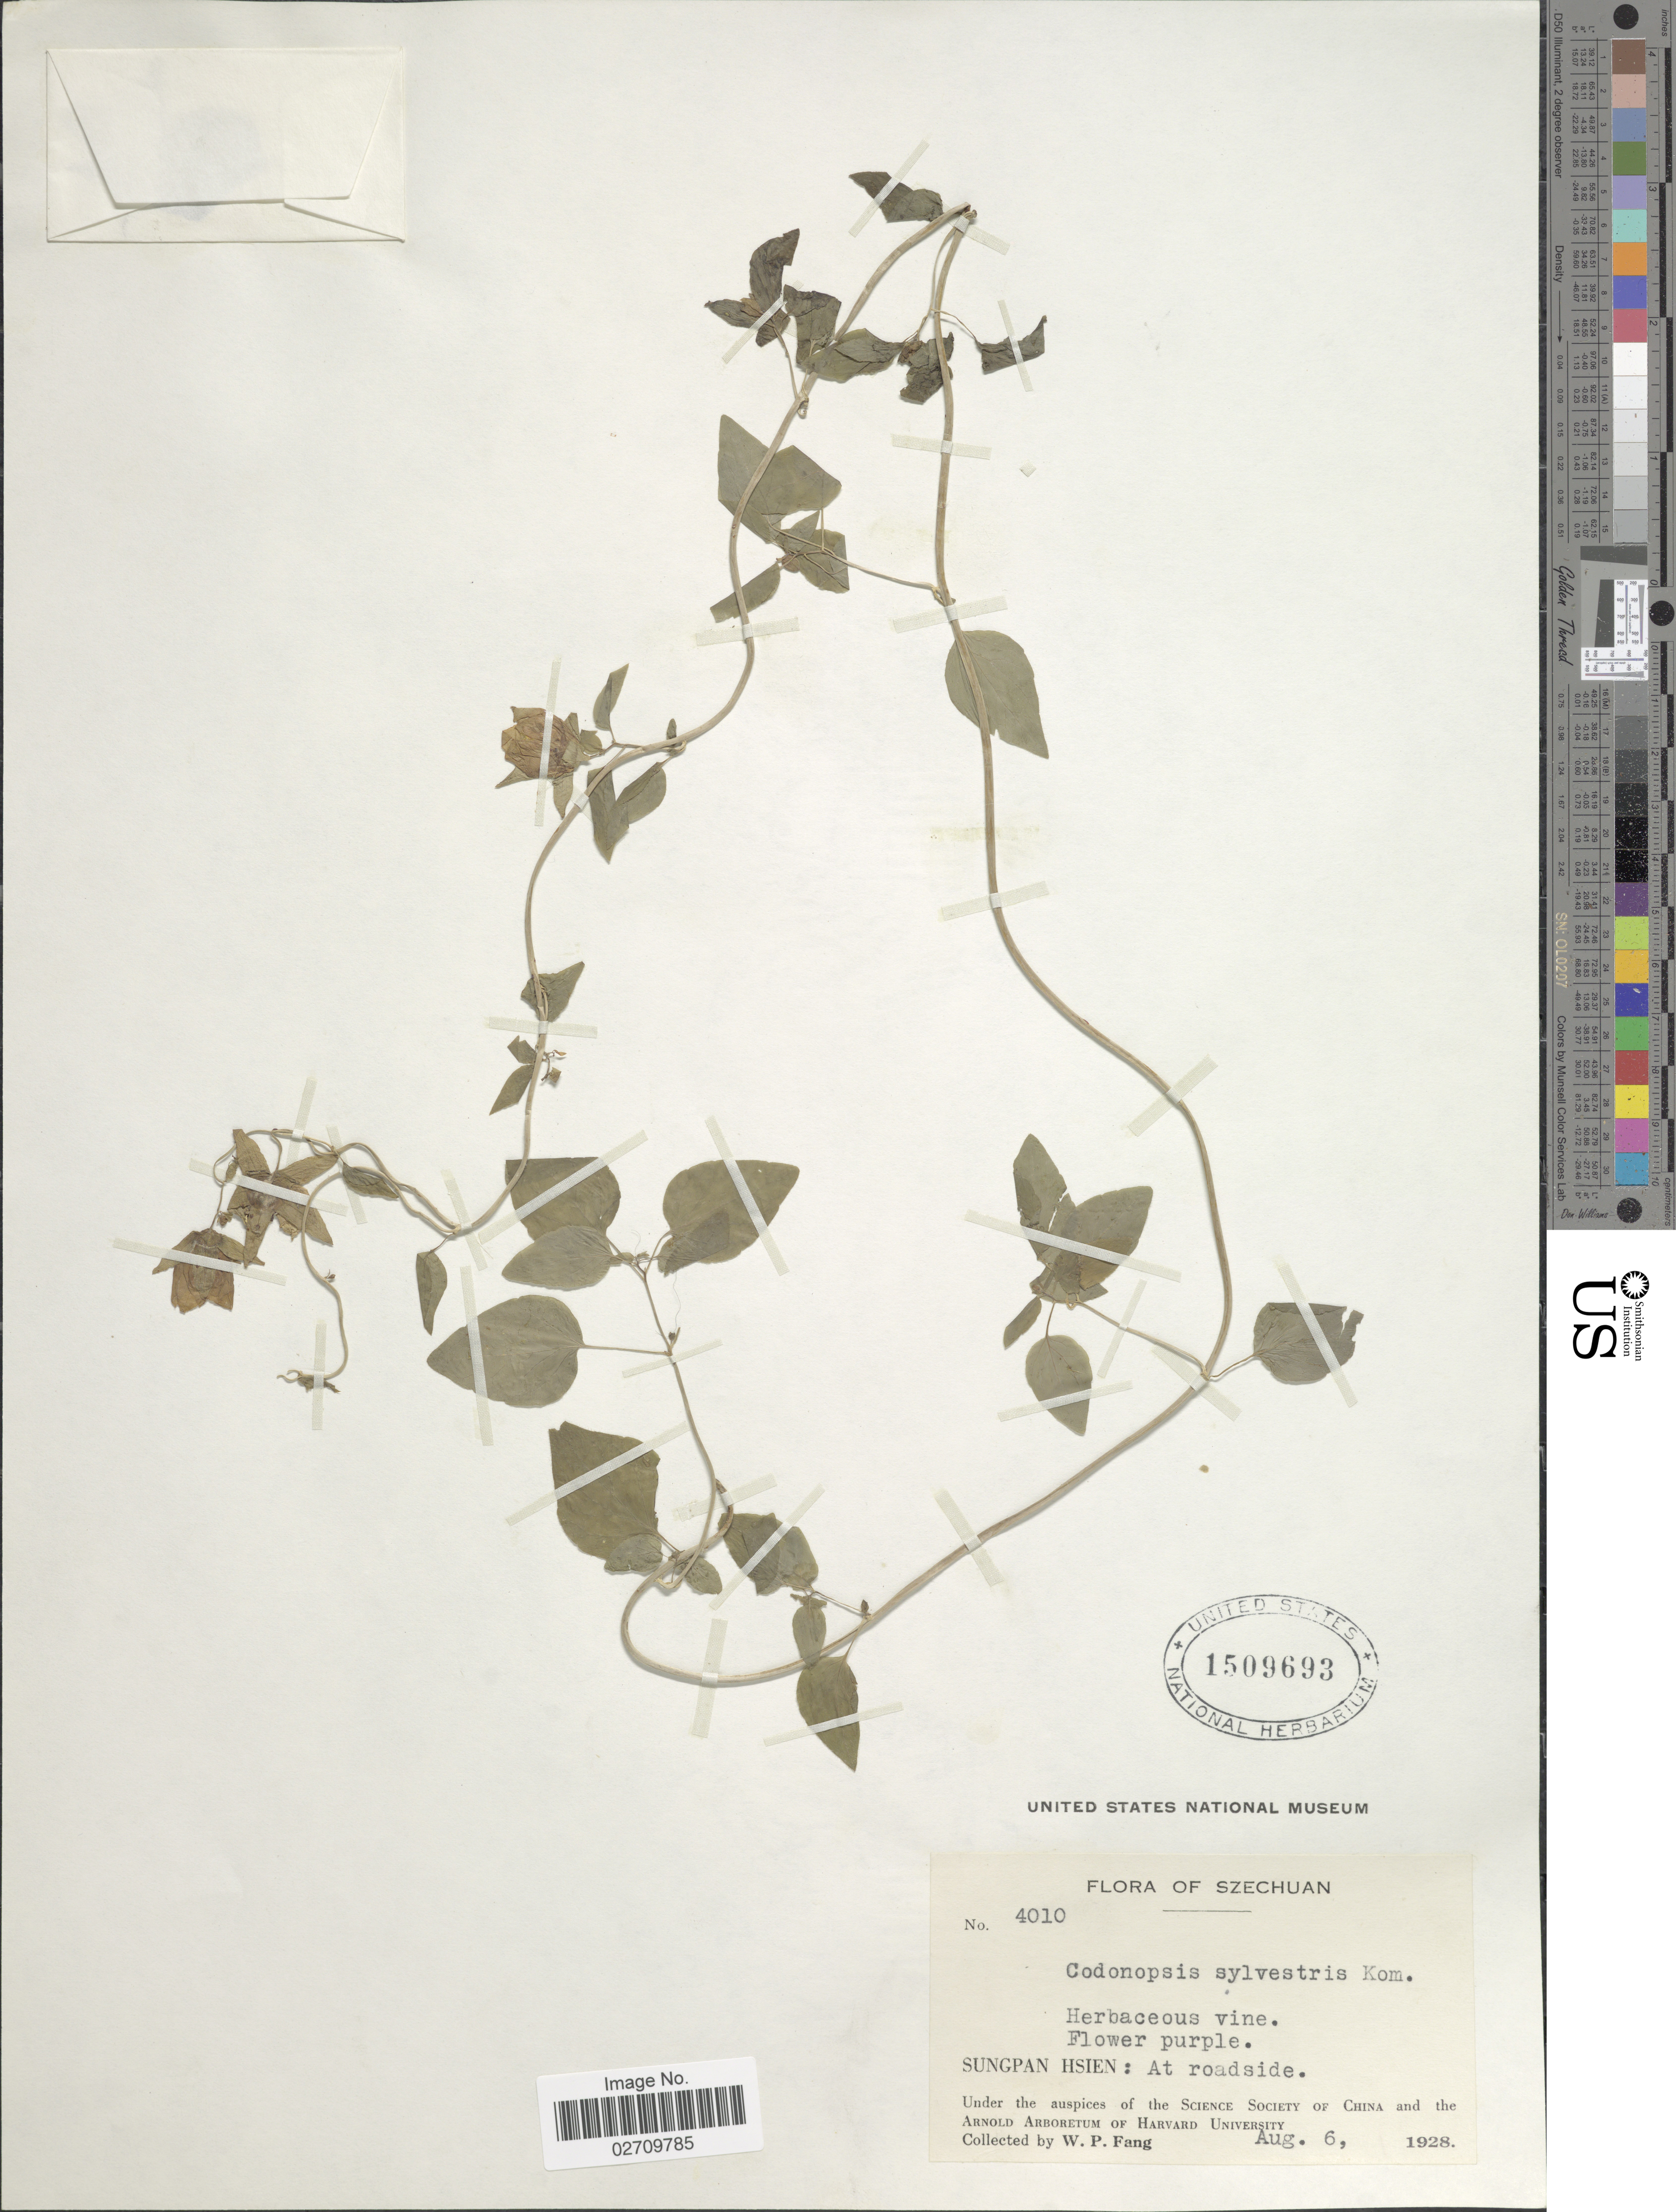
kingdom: Plantae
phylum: Tracheophyta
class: Magnoliopsida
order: Asterales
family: Campanulaceae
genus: Codonopsis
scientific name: Codonopsis sylvestris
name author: Kom.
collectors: W. P. Fang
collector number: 4010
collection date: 1928-08-06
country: China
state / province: Sichuan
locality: Szechuan, Sungpan Hsien: At roadside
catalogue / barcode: US 1509693